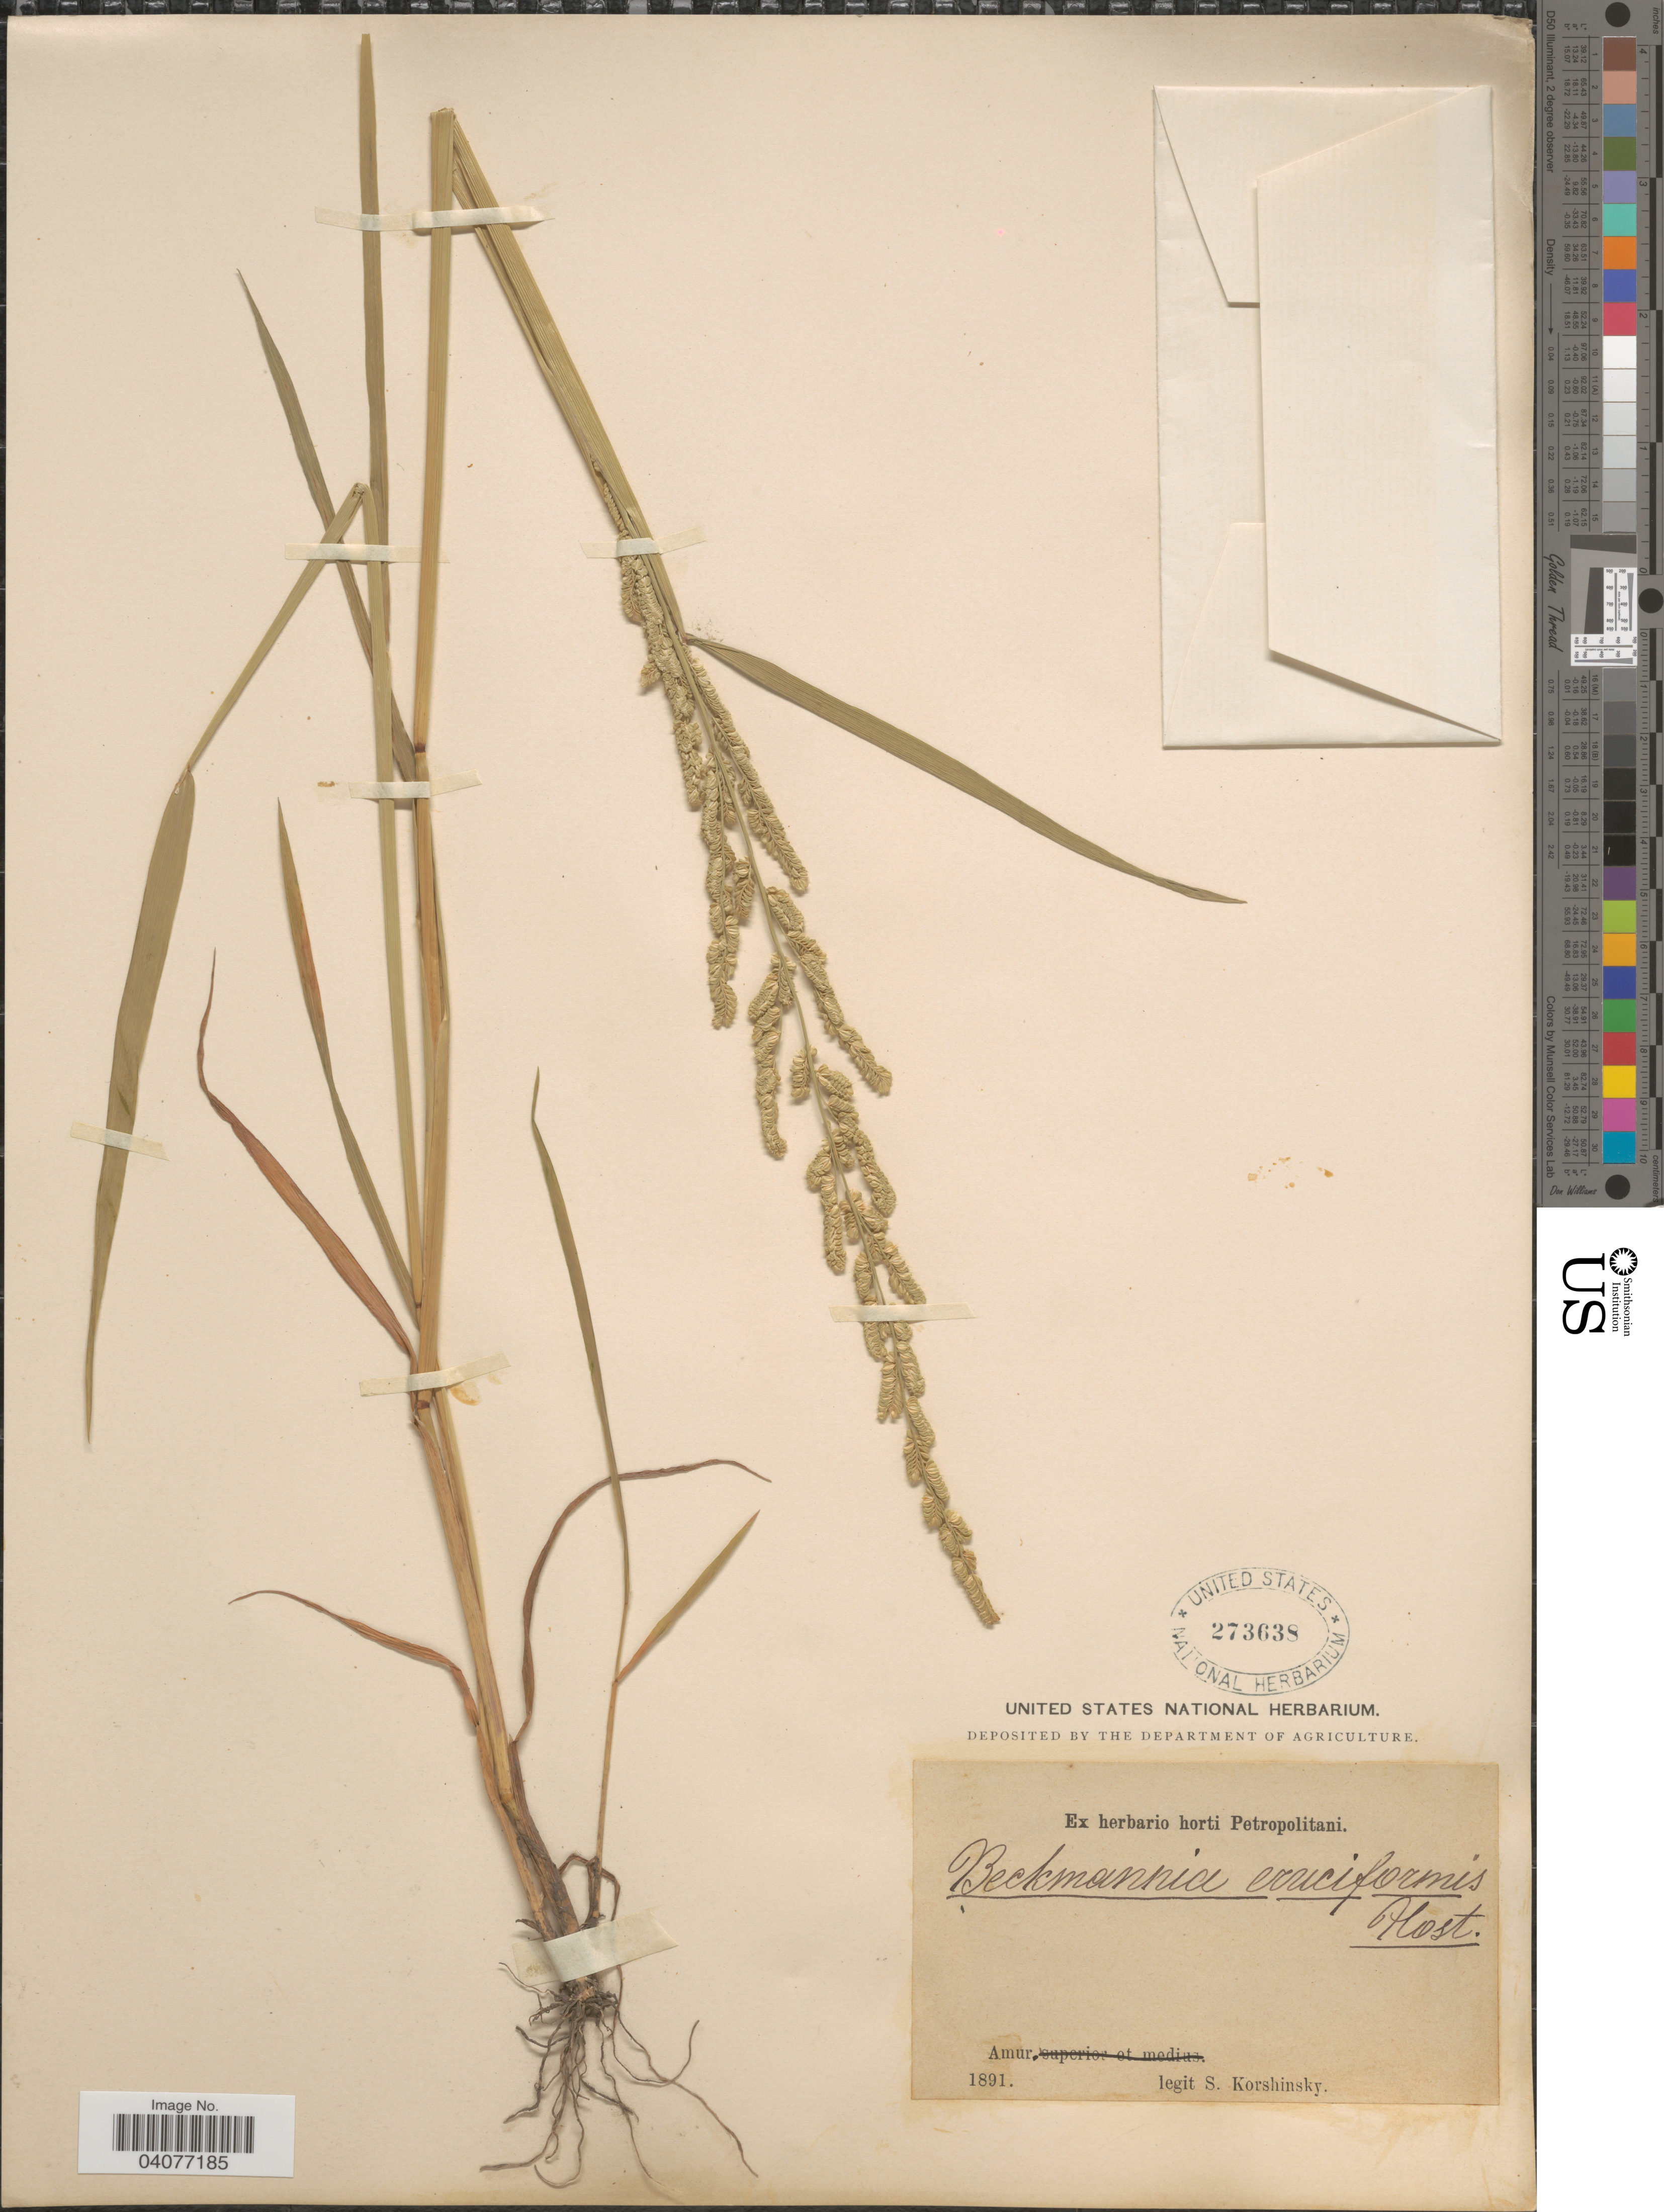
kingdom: Plantae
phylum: Tracheophyta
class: Liliopsida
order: Poales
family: Poaceae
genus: Beckmannia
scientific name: Beckmannia eruciformis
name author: (L.) Host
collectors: S. I. Korshinsky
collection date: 1891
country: Russian Federation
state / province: Amur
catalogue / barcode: US 273638